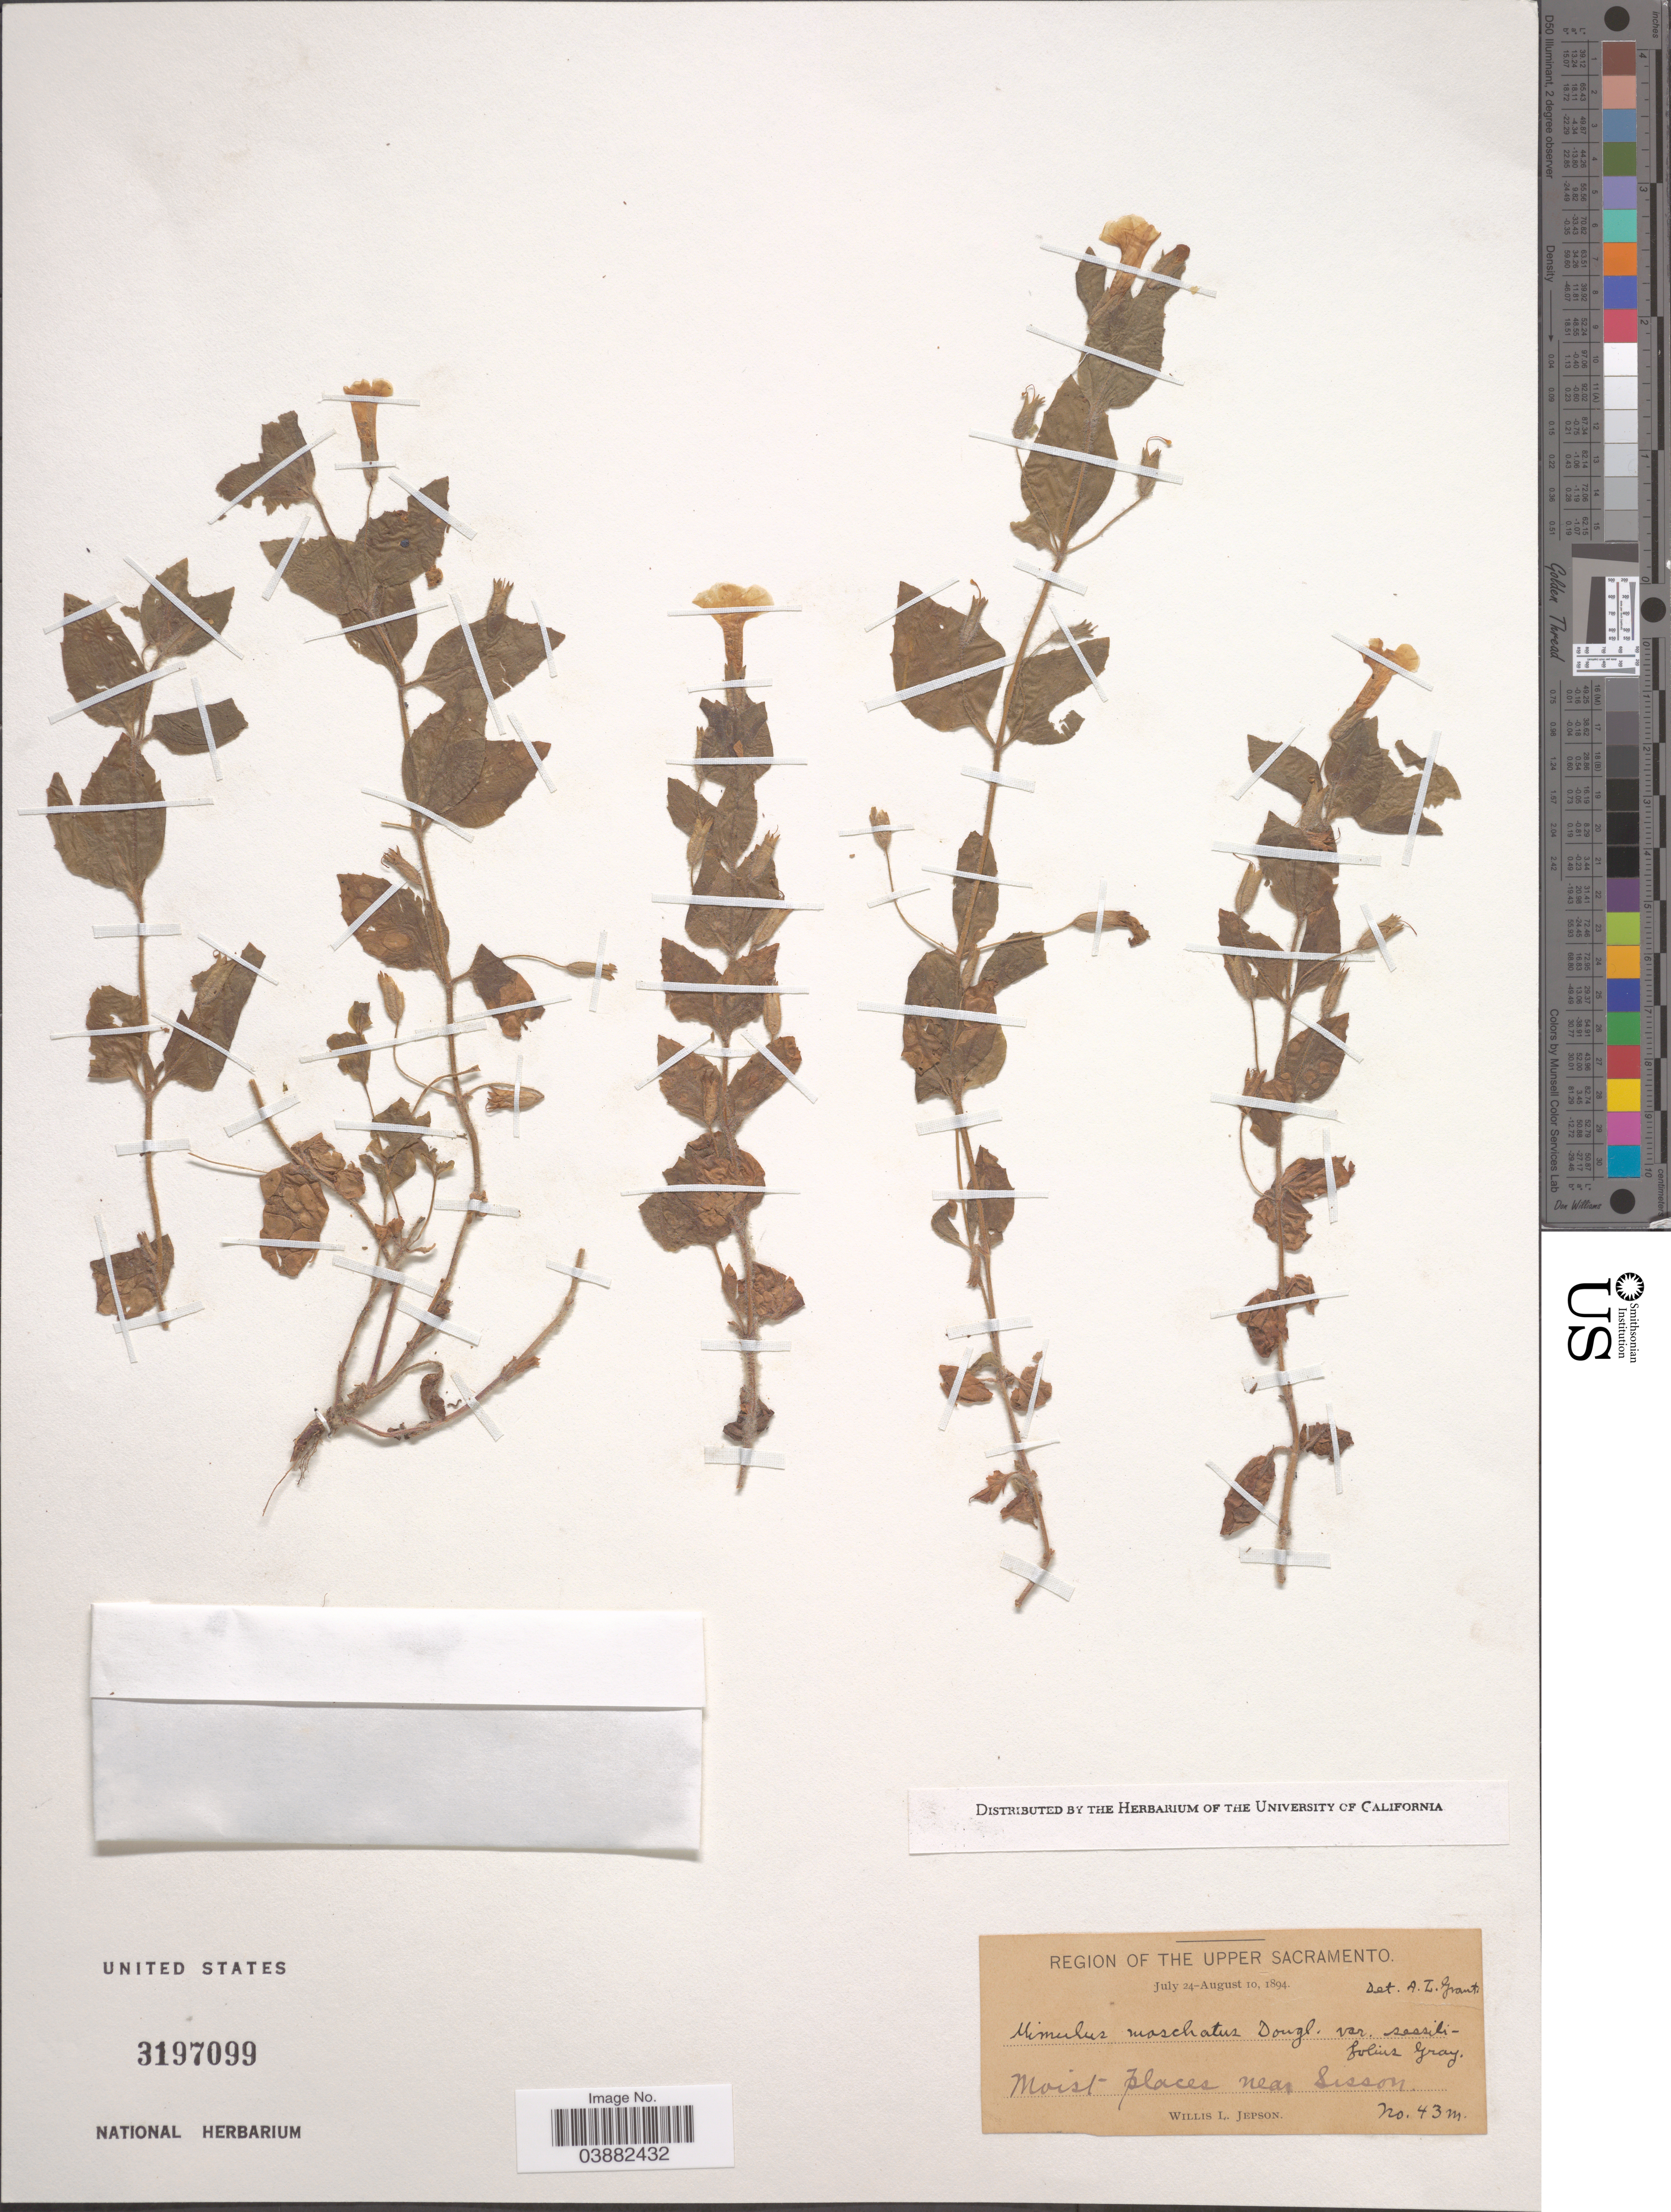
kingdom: Plantae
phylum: Tracheophyta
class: Magnoliopsida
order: Lamiales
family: Phrymaceae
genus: Mimulus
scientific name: Mimulus moschatus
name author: Douglas ex Lindl.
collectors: W. L. Jepson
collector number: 43m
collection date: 1894-07-24/1894-08-10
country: United States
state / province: California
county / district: Sacramento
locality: The Upper Sacramento. Near Sisson.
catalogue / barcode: US 3197099